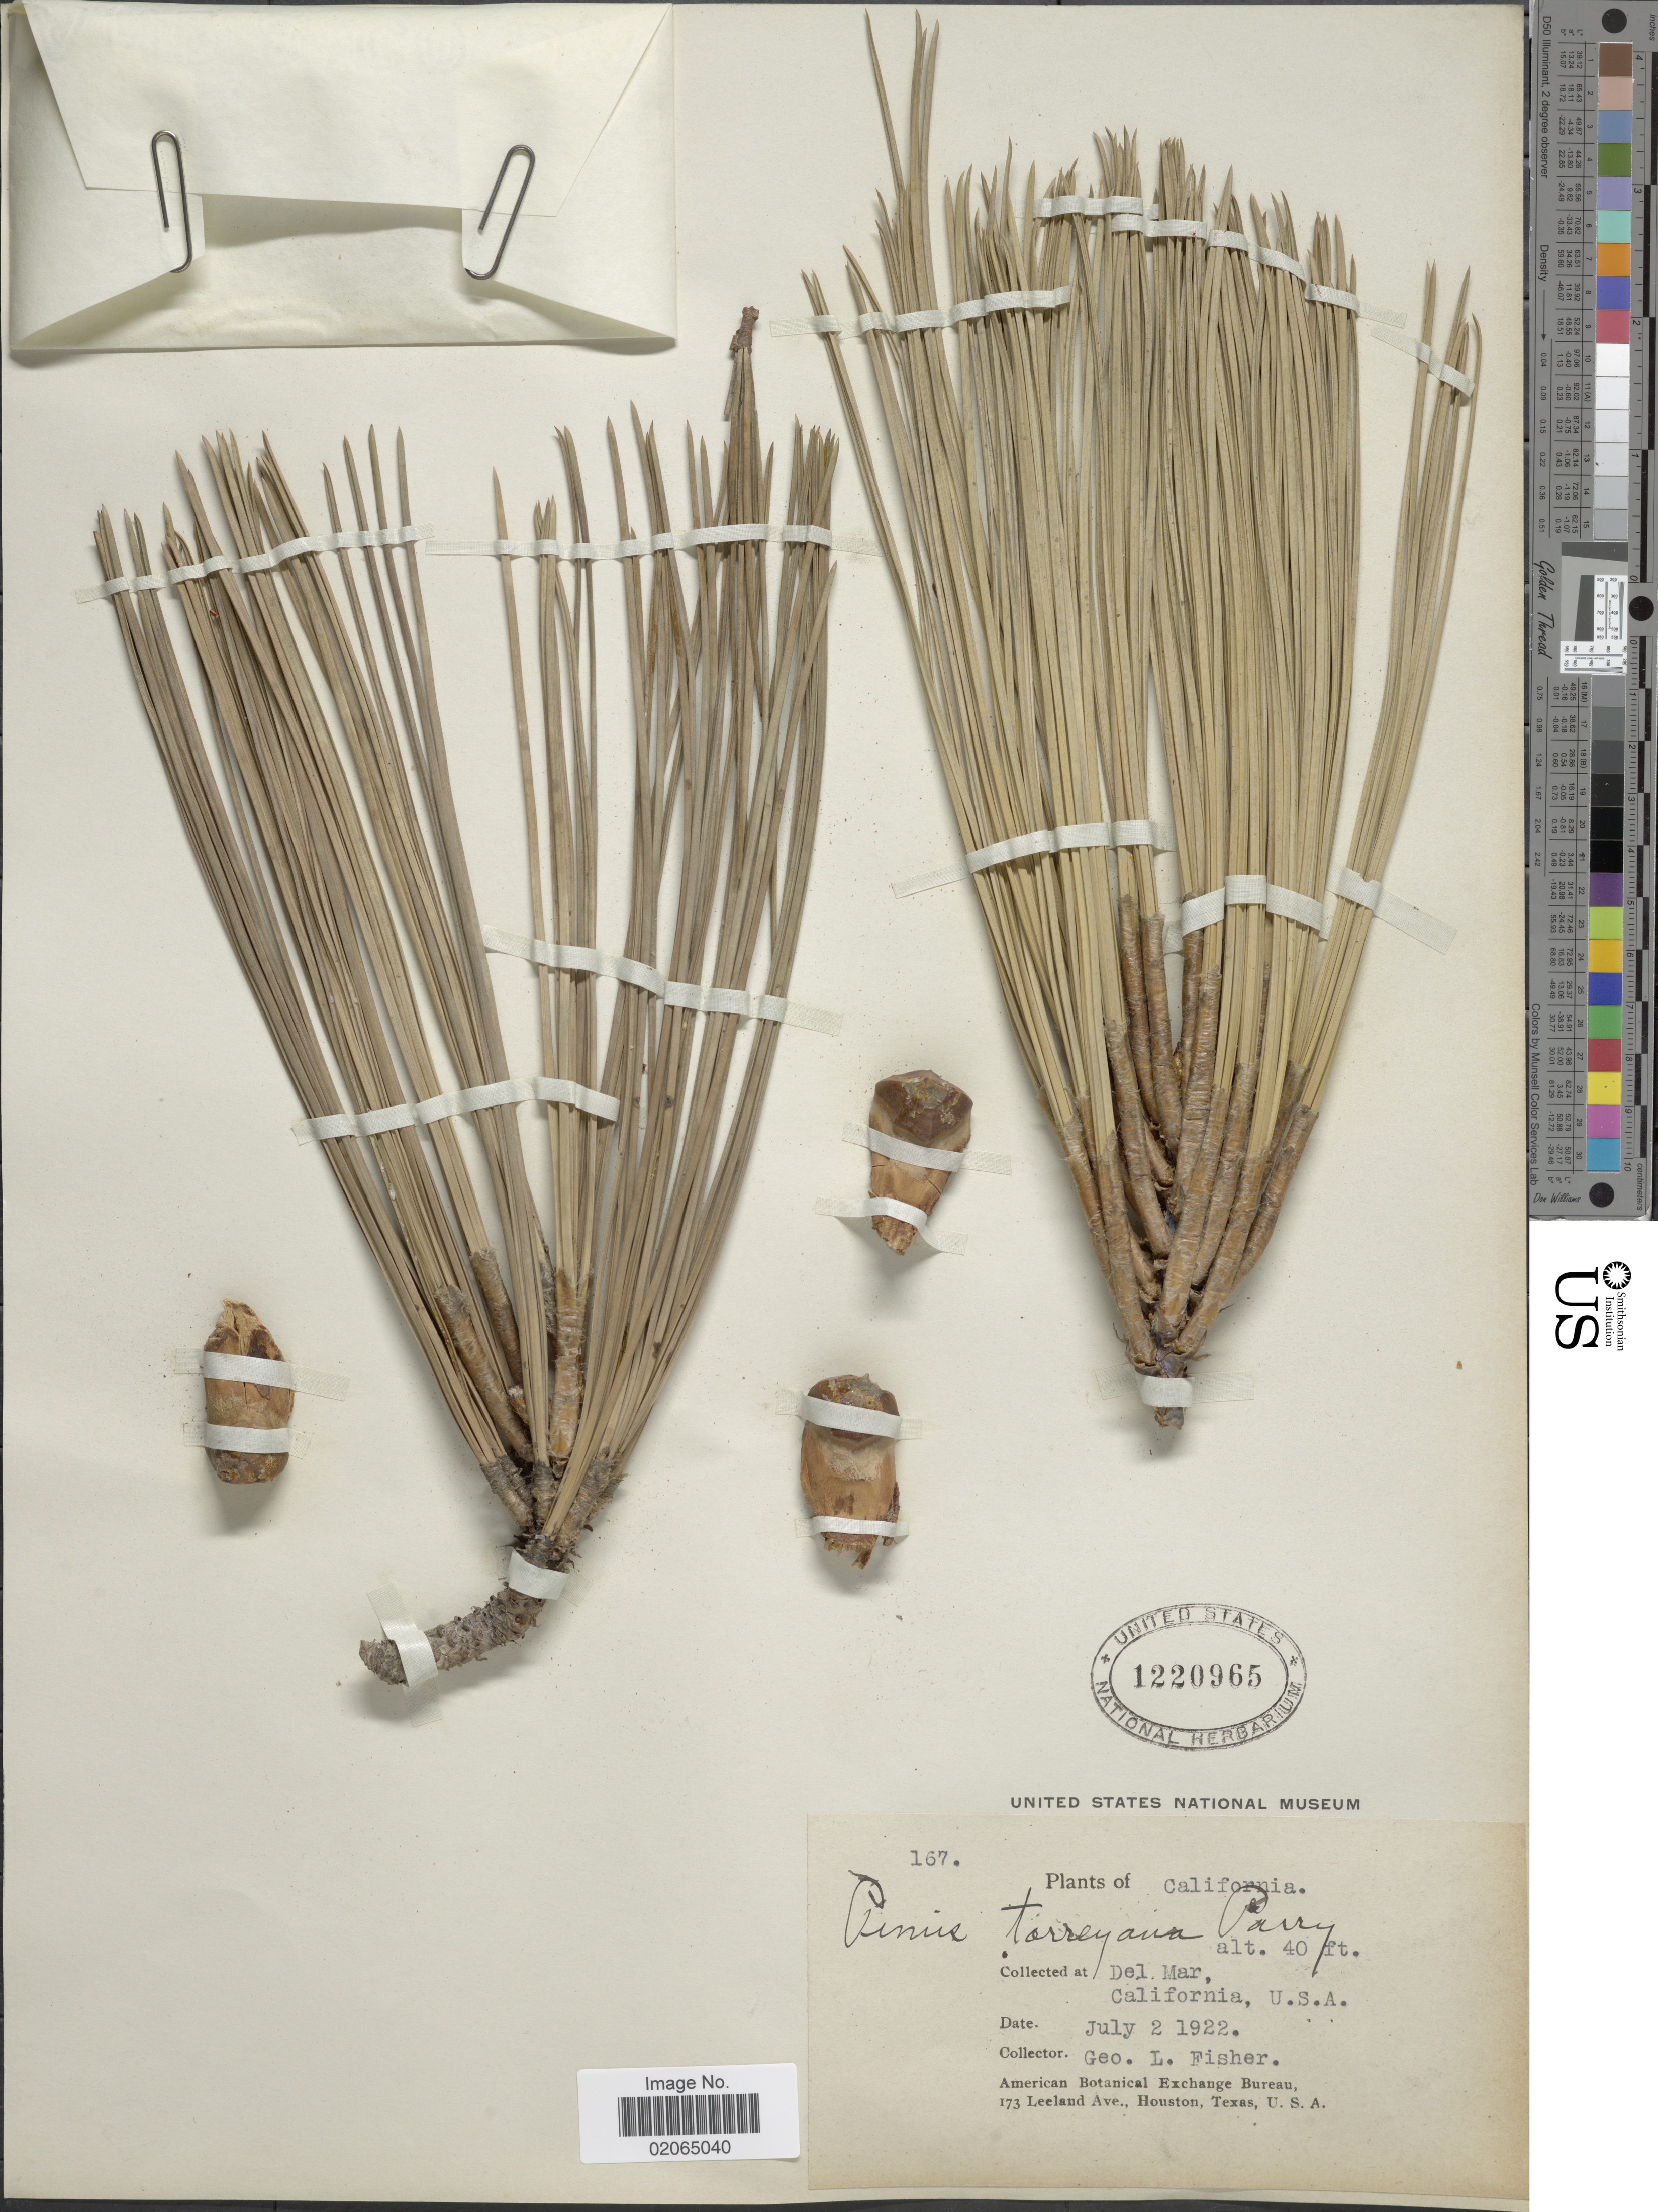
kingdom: Plantae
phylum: Tracheophyta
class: Pinopsida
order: Pinales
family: Pinaceae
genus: Pinus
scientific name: Pinus torreyana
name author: Parry ex Carrière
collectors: G. L. Fisher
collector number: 167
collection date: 1922-07-02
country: United States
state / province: California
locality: Del Mar California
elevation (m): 12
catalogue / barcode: US 1220965